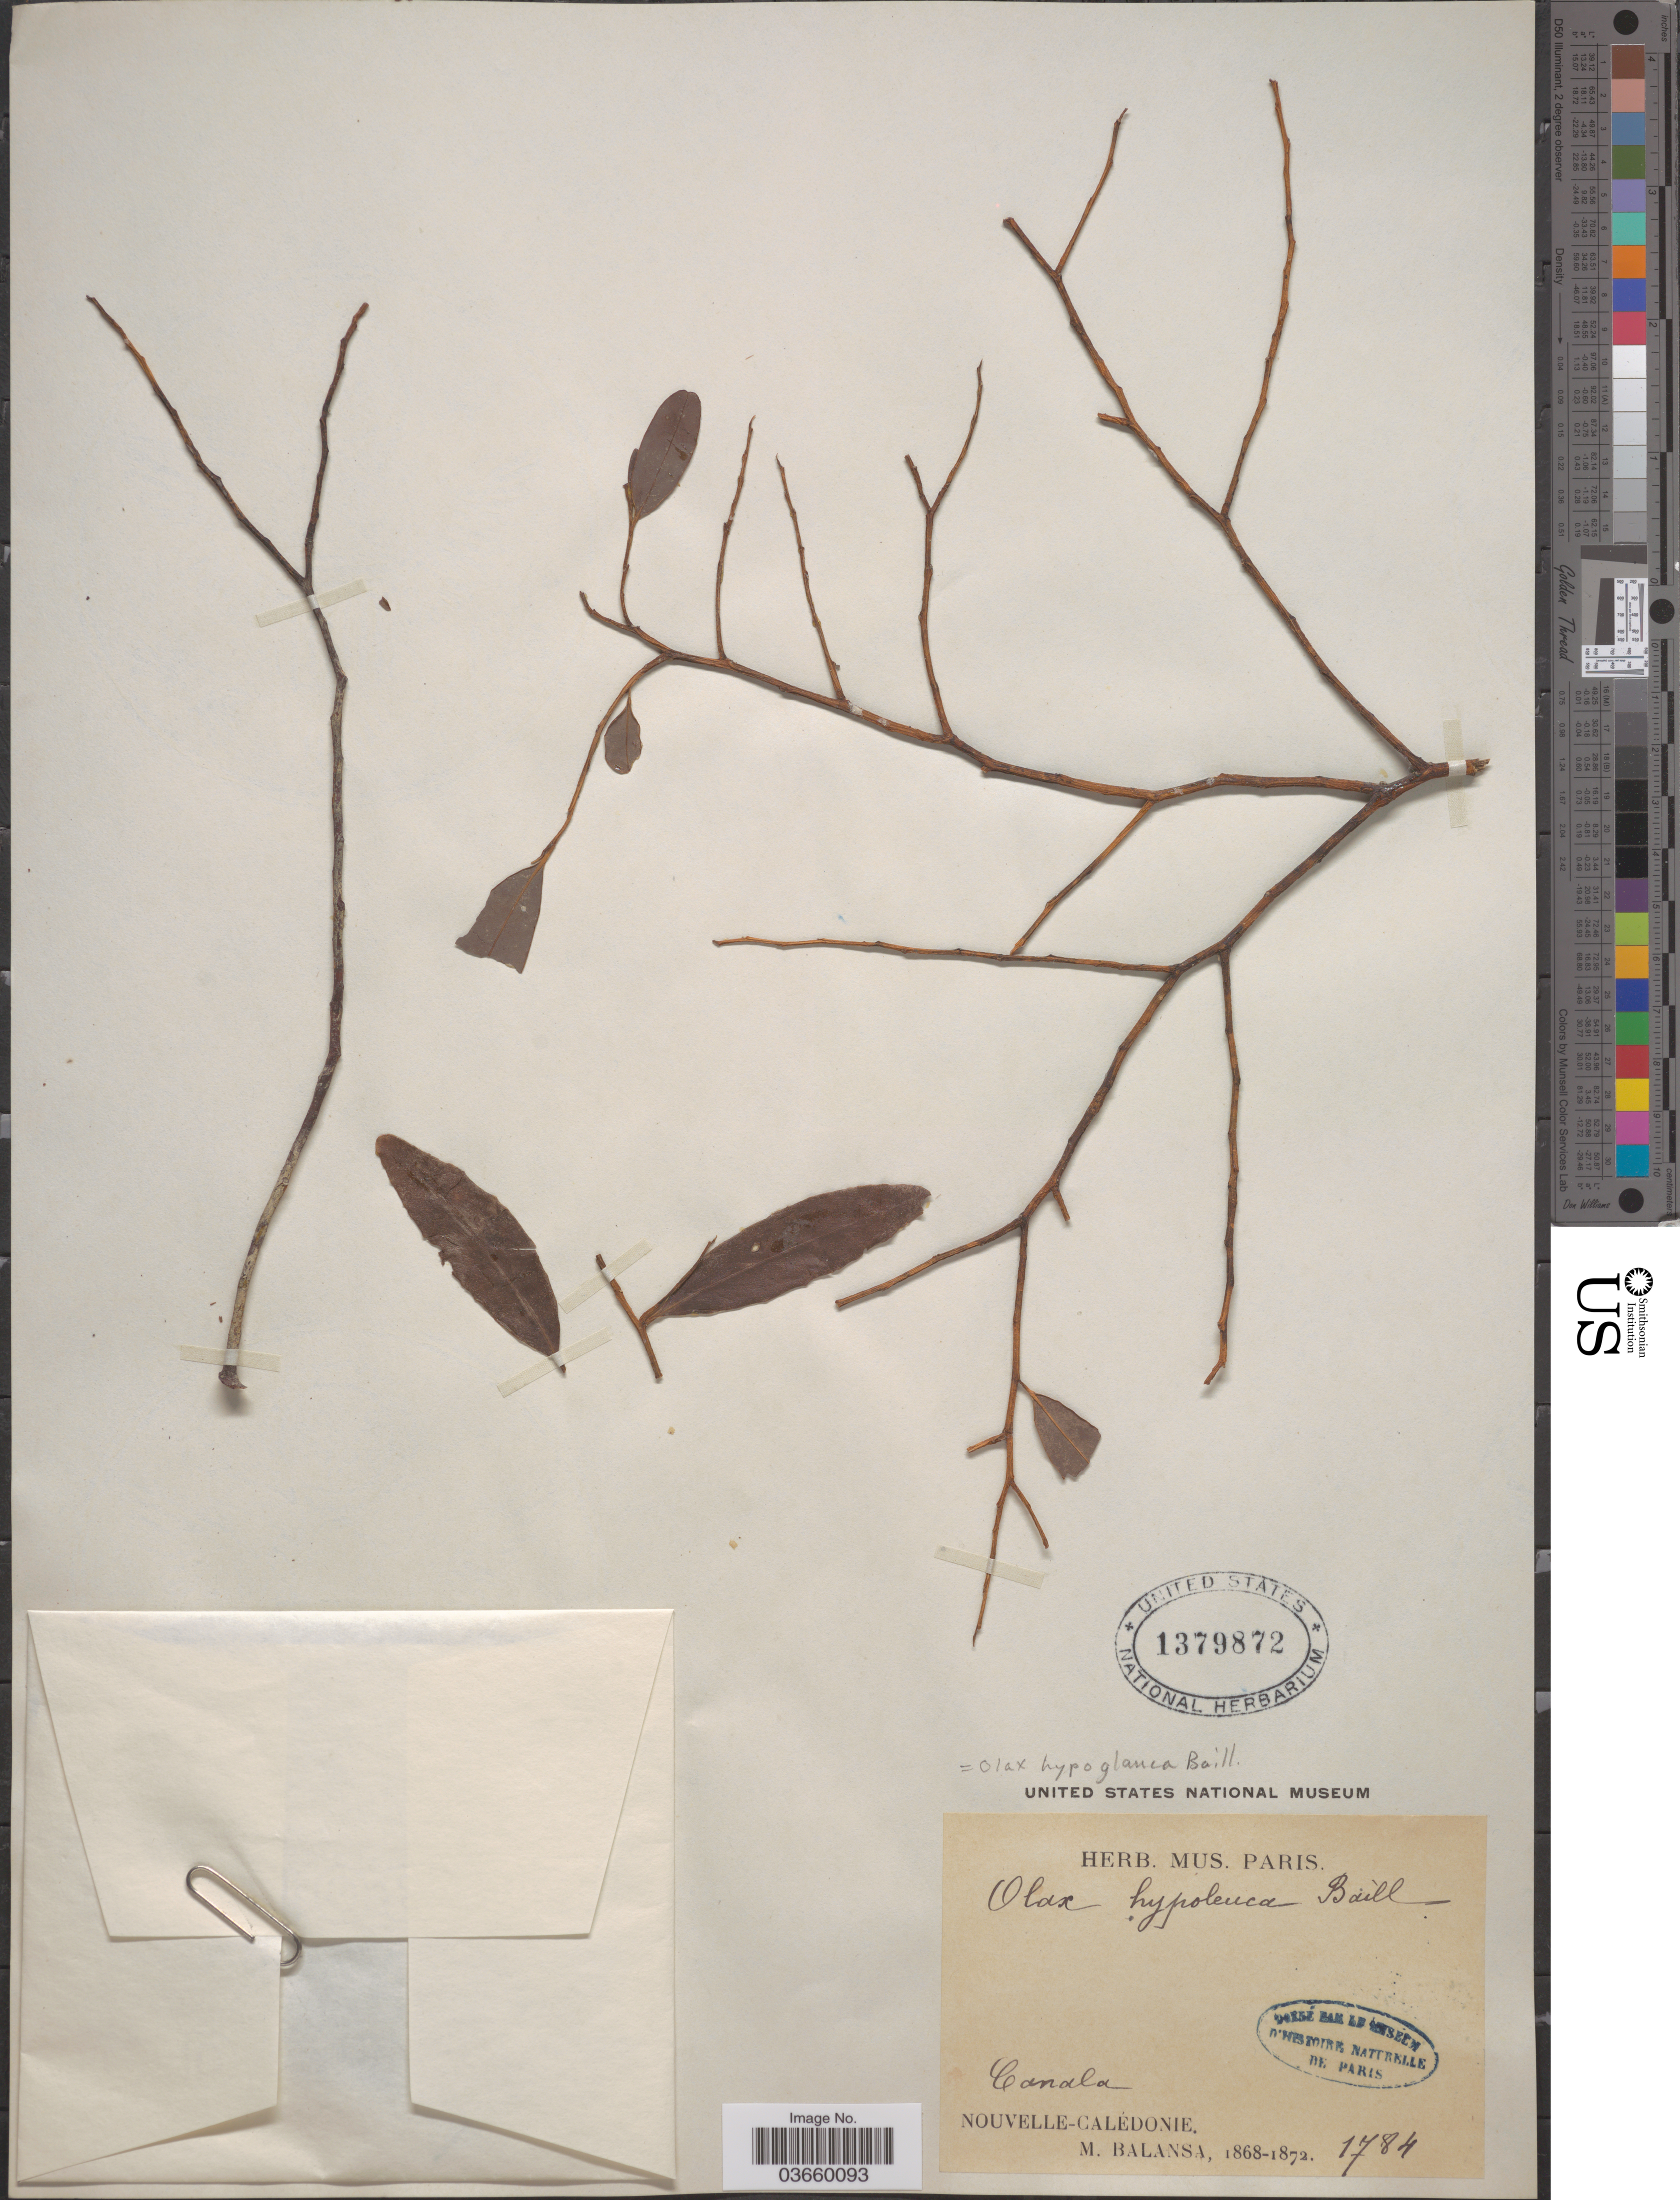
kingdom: Plantae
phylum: Tracheophyta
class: Magnoliopsida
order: Santalales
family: Olacaceae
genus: Olax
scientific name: Olax hypoleuca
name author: Baill.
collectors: B. Balansa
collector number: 1784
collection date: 1868/1872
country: New Caledonia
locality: Canala.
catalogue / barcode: US 1379872